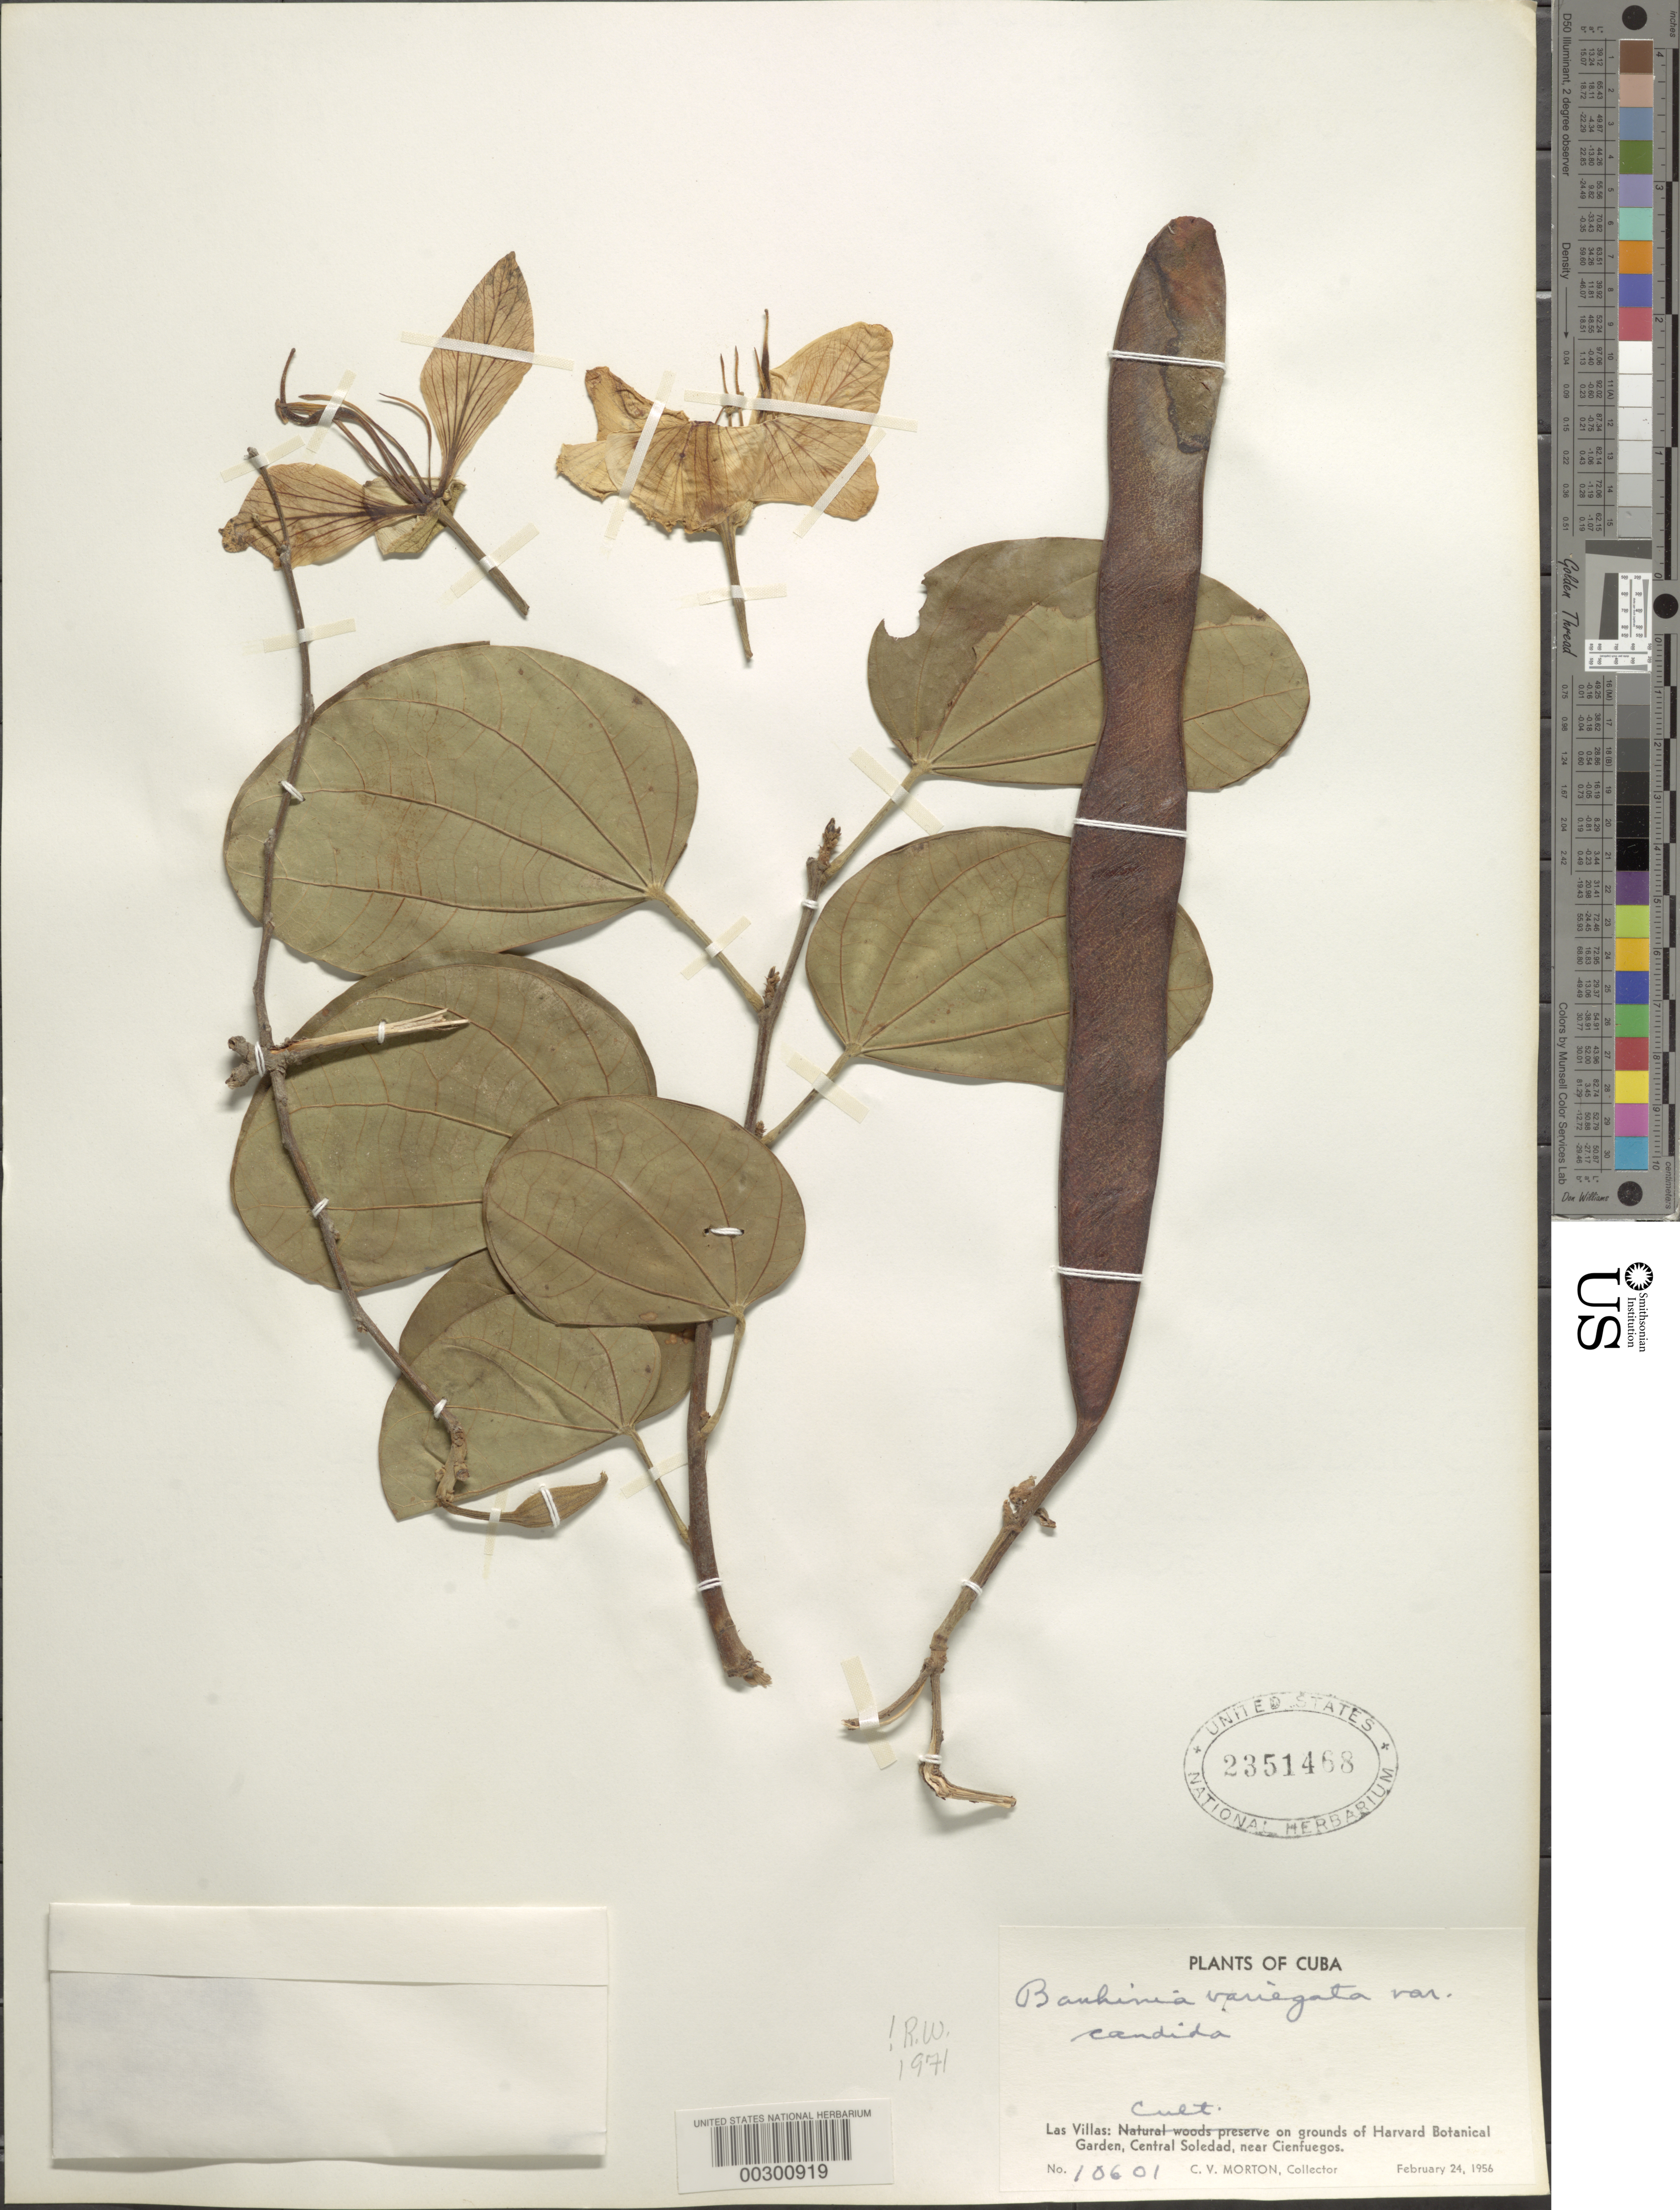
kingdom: Plantae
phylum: Tracheophyta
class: Magnoliopsida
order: Fabales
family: Fabaceae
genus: Bauhinia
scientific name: Bauhinia variegata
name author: L.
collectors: C. V. Morton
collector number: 10601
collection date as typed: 24 Feb 1956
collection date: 1956-02-24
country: Cuba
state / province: Las Villas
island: Greater Antilles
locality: On grounds of harvard botanical garden, central soledad, near cienfuegos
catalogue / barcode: US 2351468